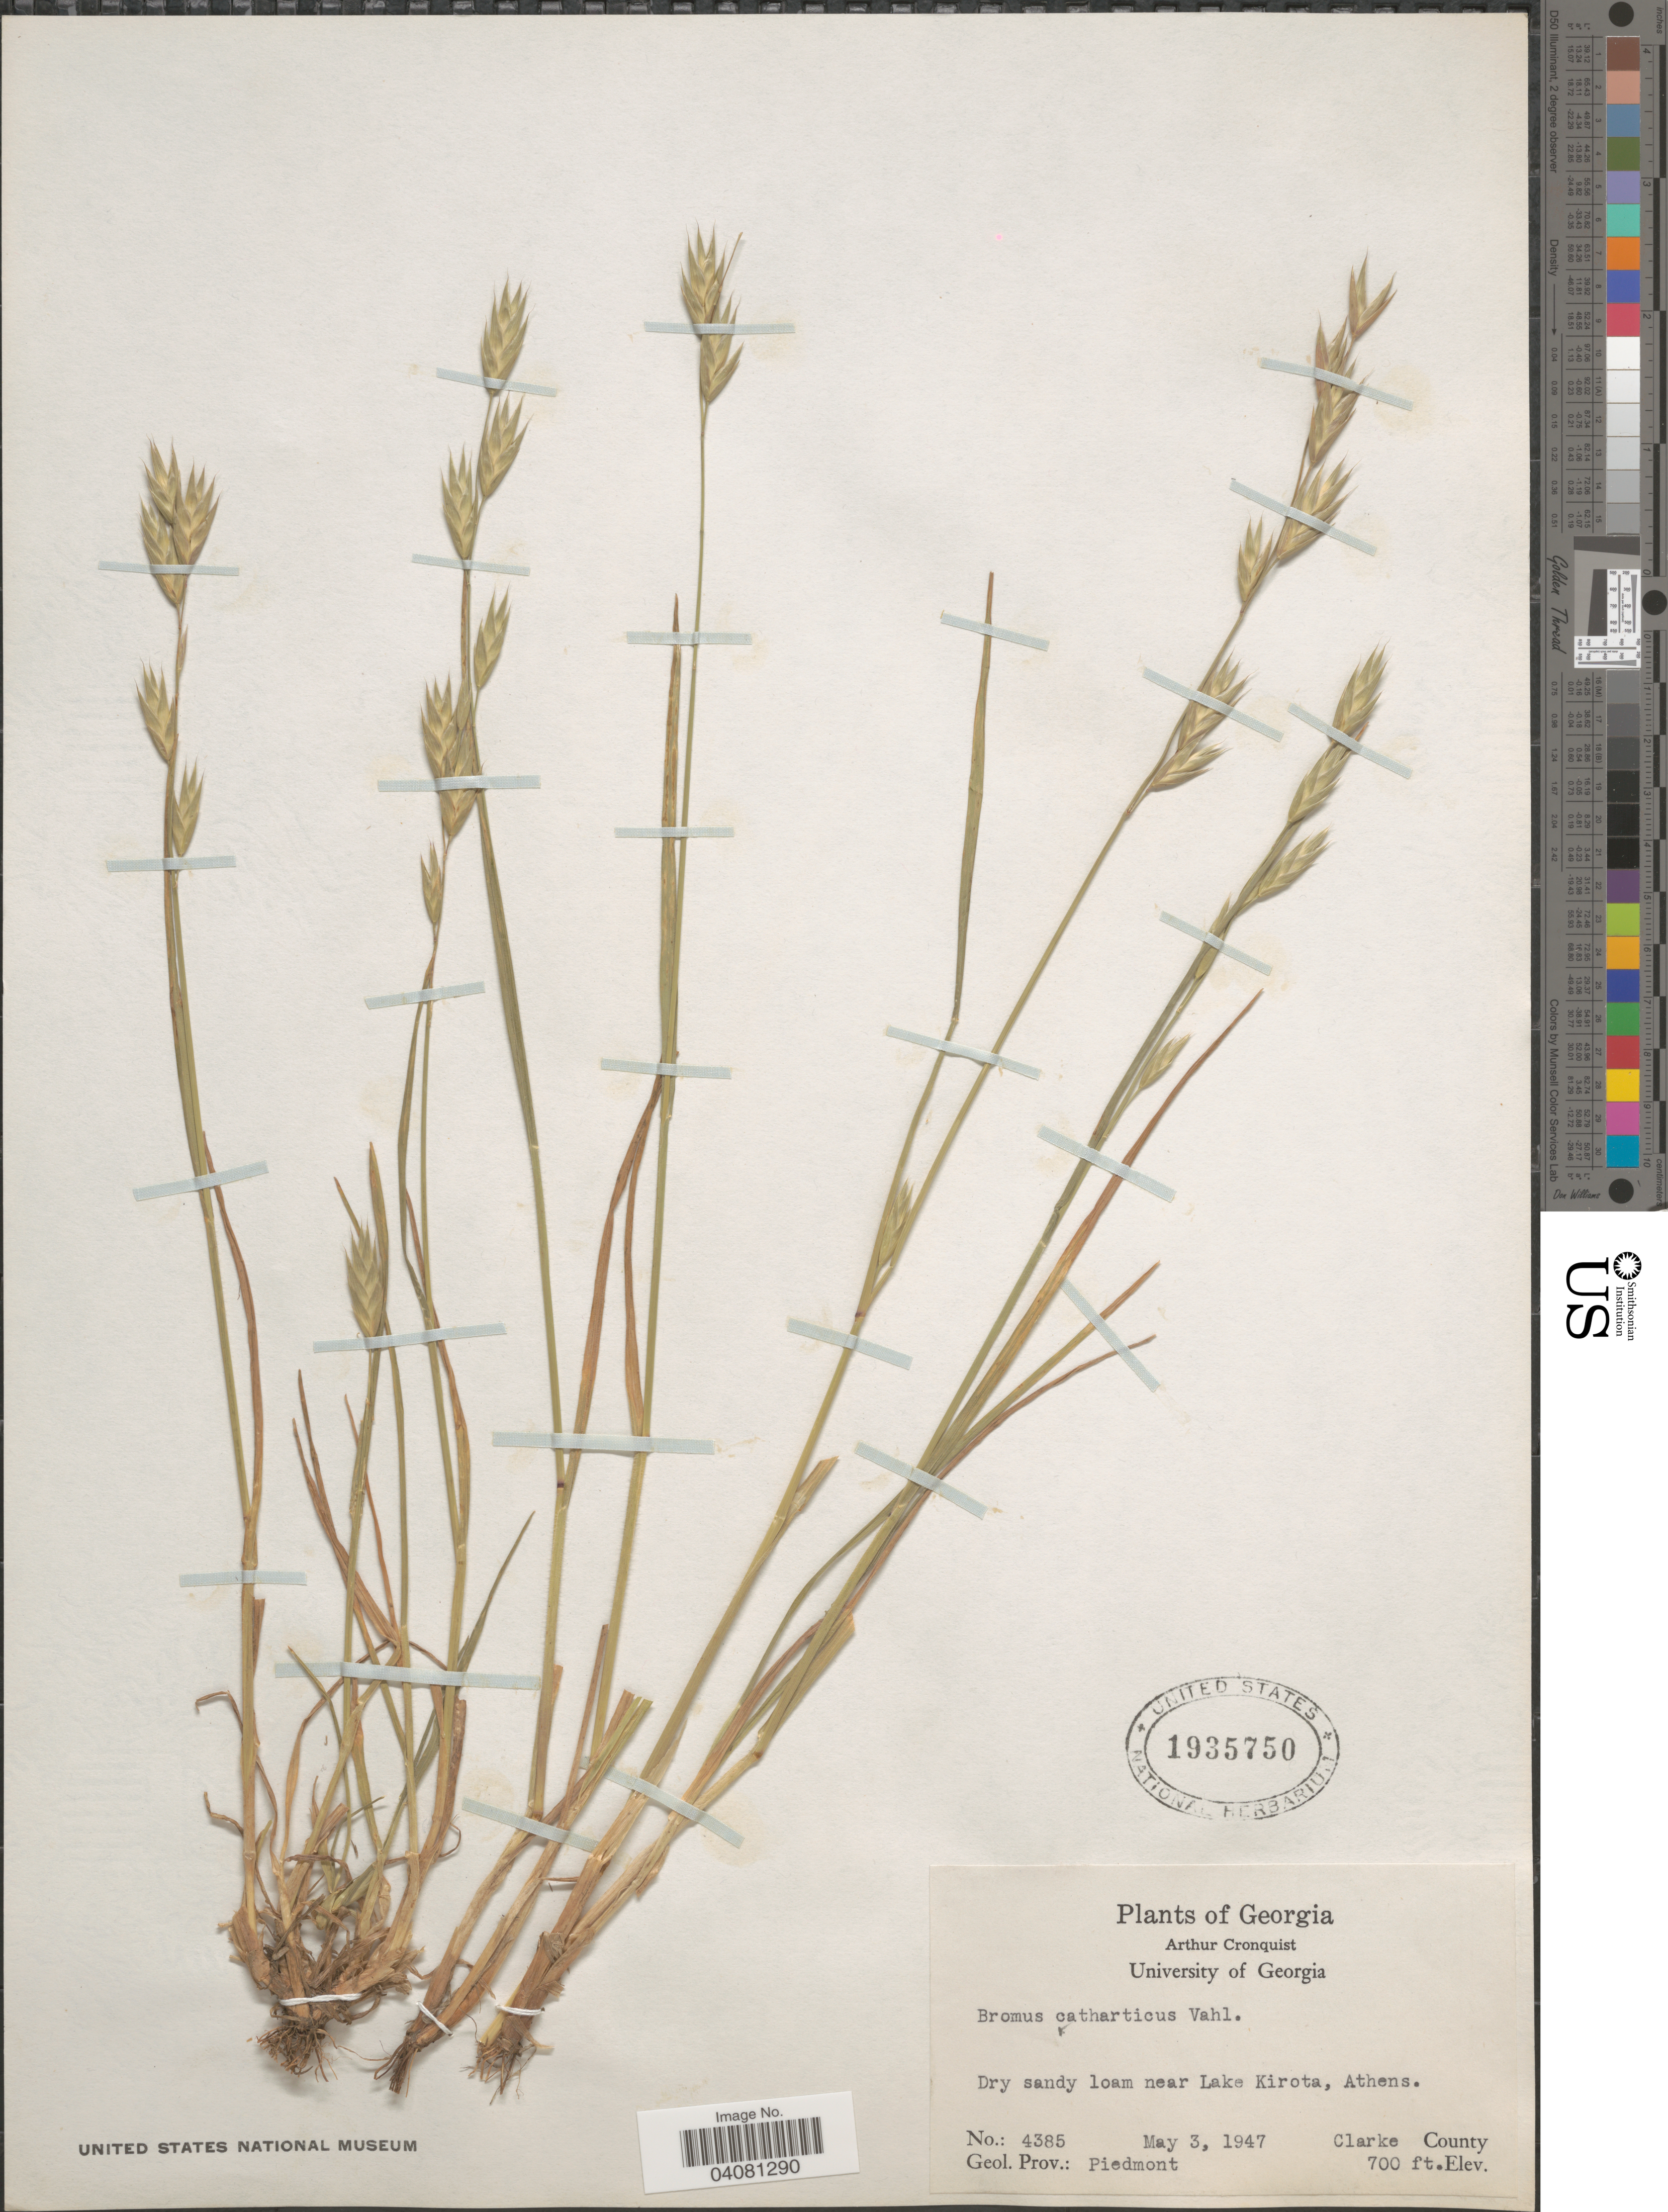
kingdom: Plantae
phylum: Tracheophyta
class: Liliopsida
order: Poales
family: Poaceae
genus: Bromus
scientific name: Bromus catharticus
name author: Vahl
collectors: A. J. Cronquist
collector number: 4385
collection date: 1947-05-03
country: United States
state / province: Georgia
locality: Dry sandy loam near Lake Kirota, Athens. Clarke County. Geol. Prov.: Piedmont.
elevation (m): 213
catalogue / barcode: US 1935750